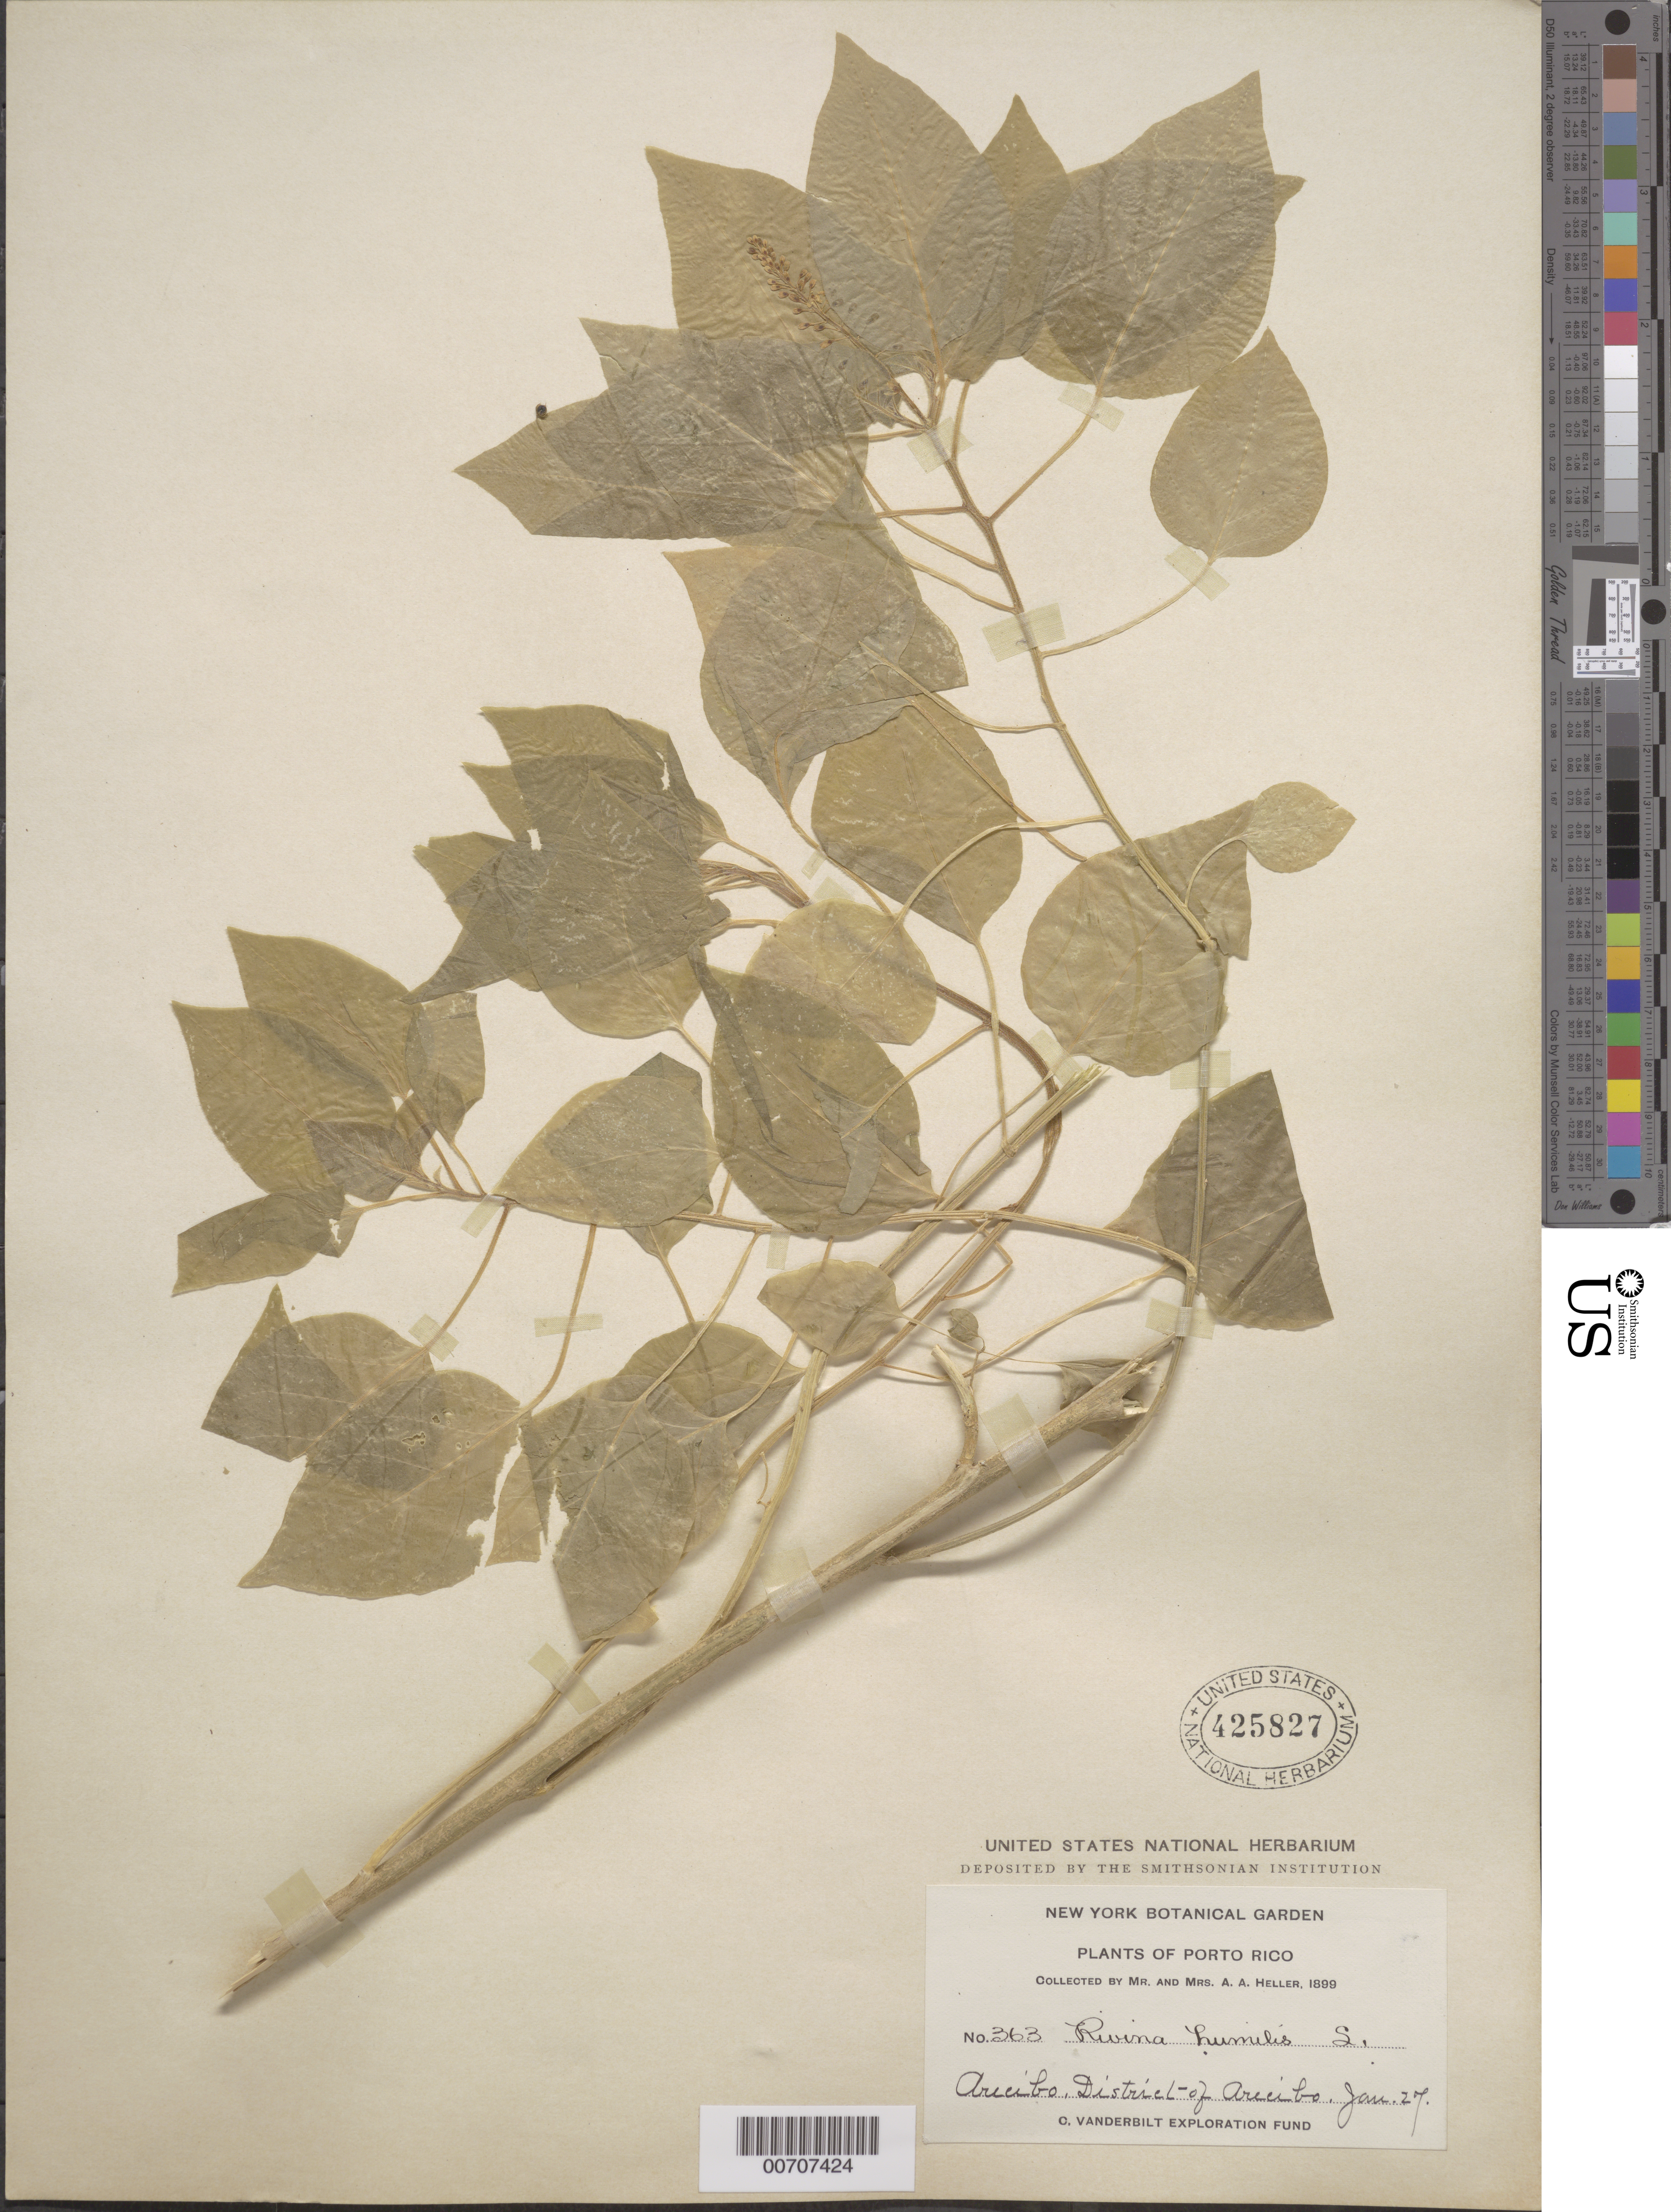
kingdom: Plantae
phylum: Tracheophyta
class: Magnoliopsida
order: Caryophyllales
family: Phytolaccaceae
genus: Rivina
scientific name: Rivina humilis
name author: L.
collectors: A. A. Heller & -- Heller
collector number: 363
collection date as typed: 27 Jan 1899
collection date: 1899-01-27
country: Puerto Rico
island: Greater Antilles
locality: Arecibo, District of Arecibo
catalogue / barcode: US 425827